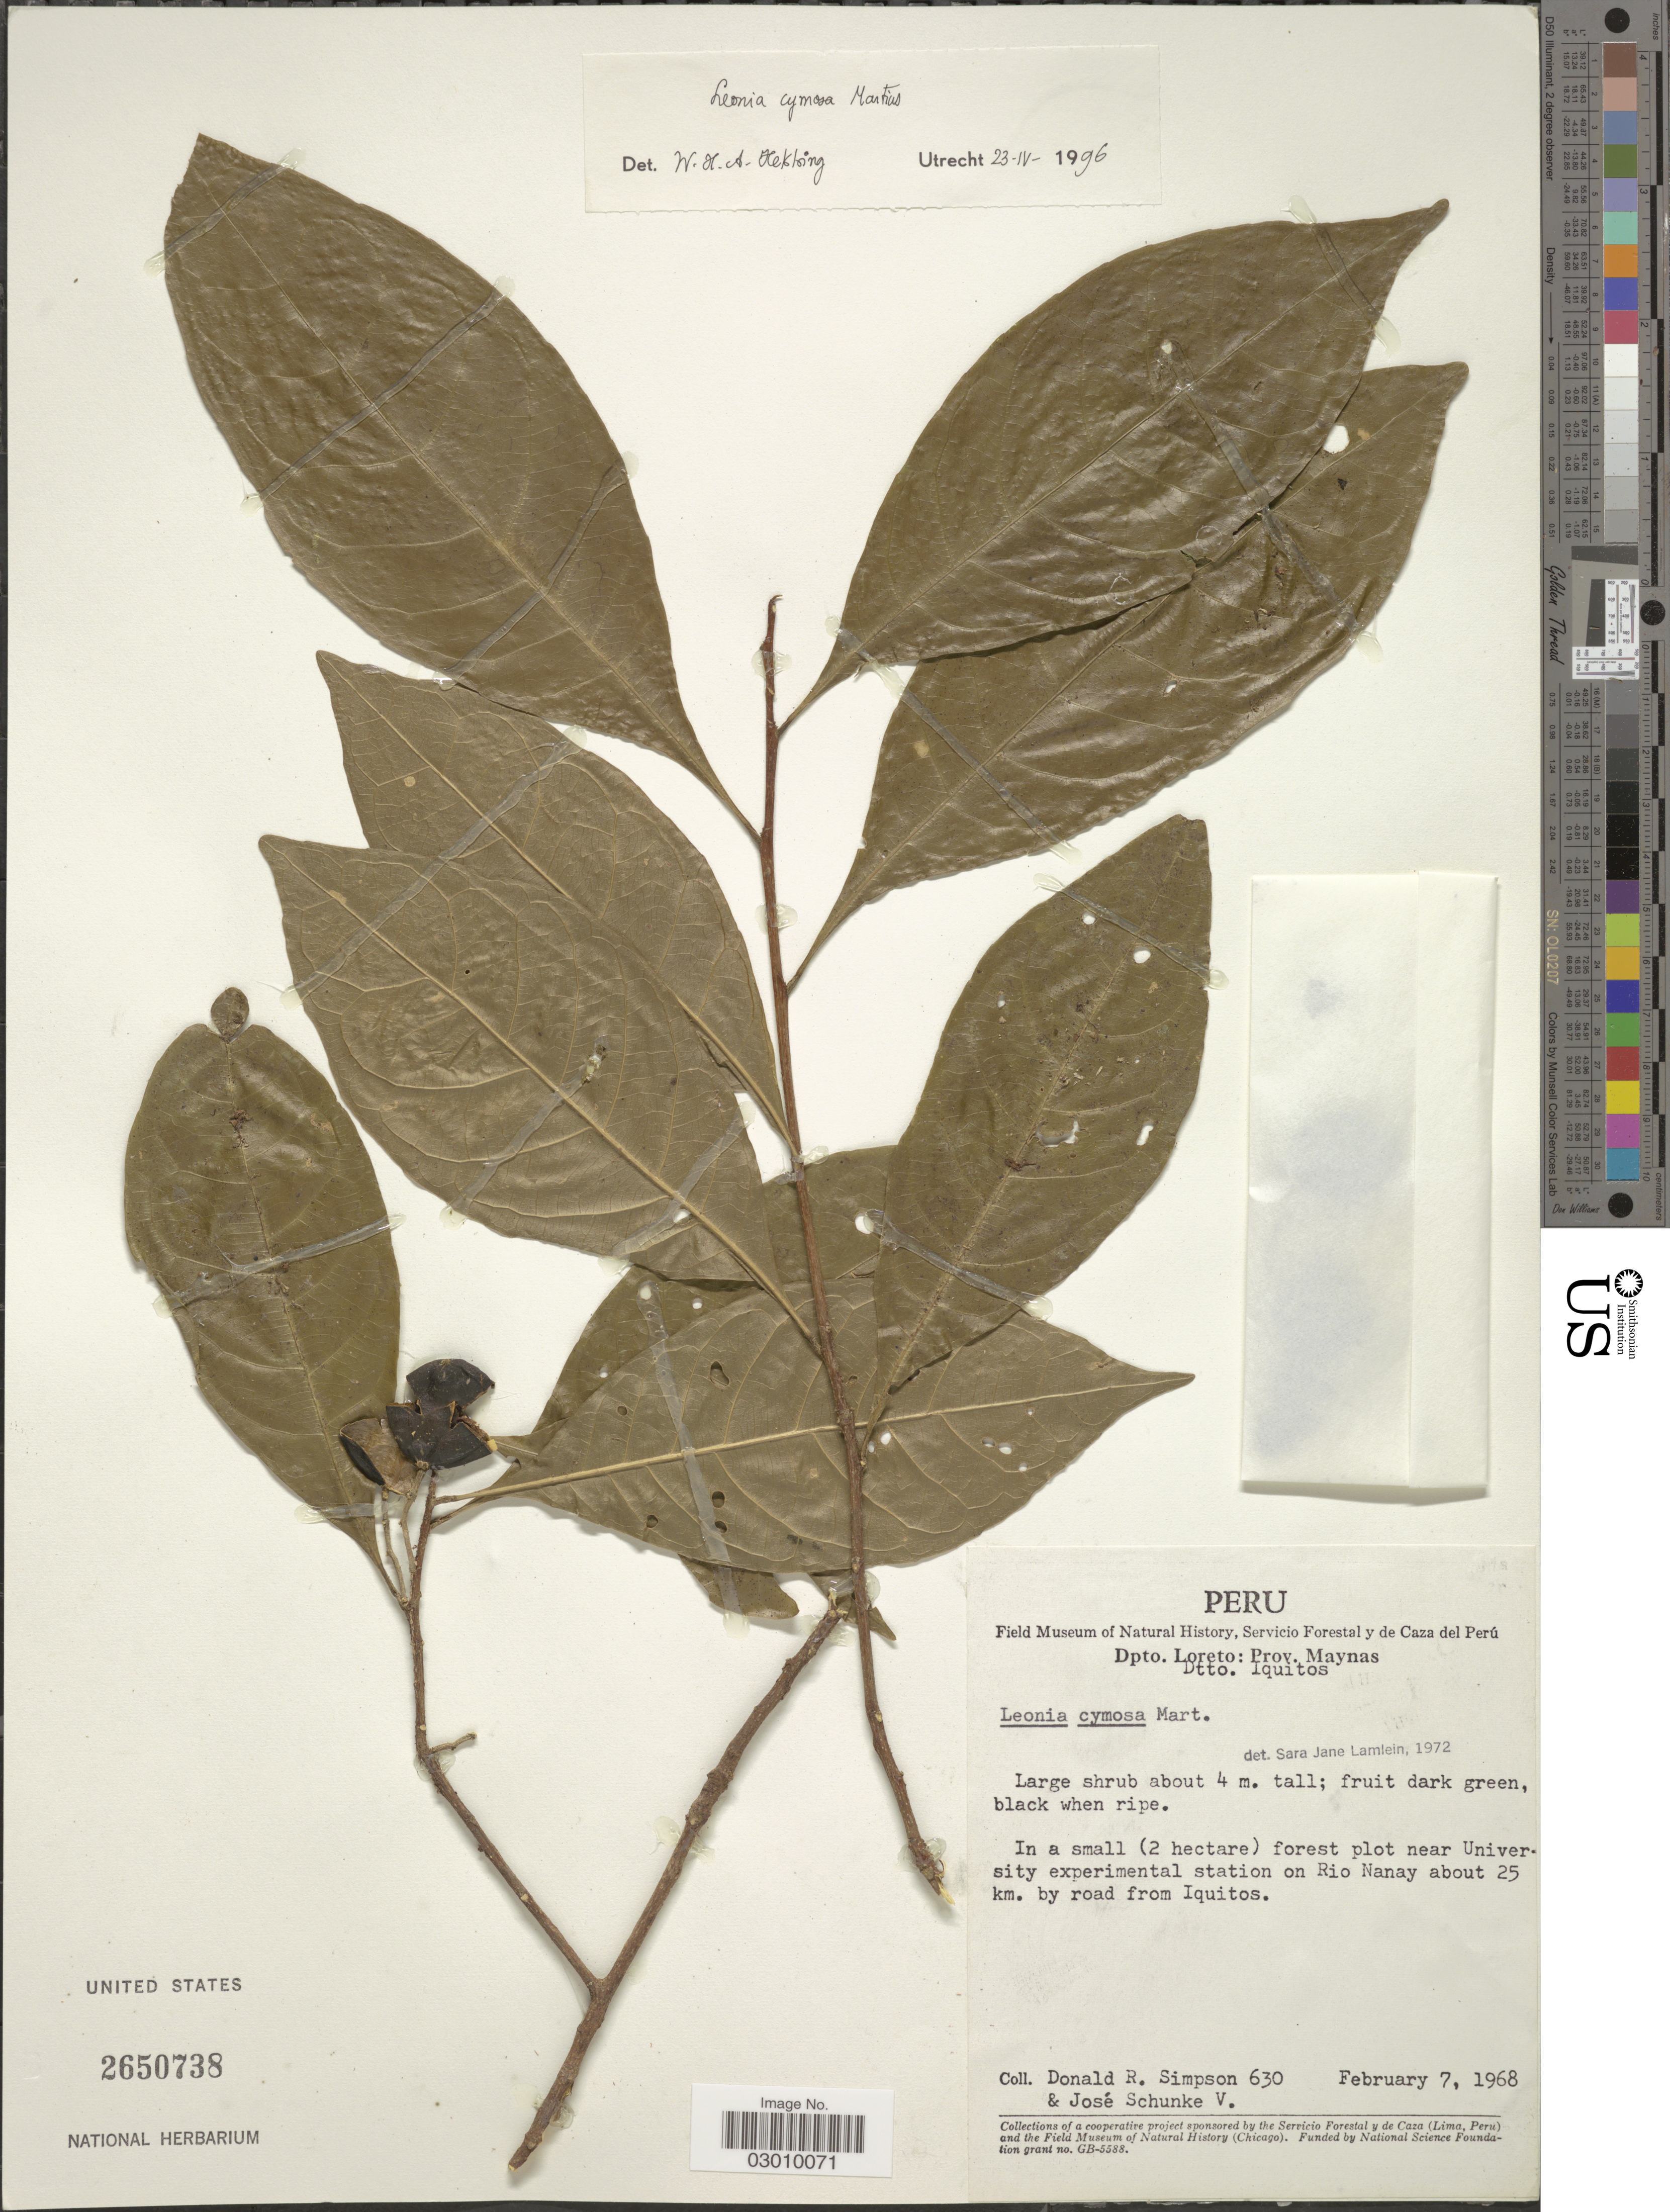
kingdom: Plantae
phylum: Tracheophyta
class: Magnoliopsida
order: Malpighiales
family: Violaceae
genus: Leonia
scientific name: Leonia cymosa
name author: Mart.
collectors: D. R. Simpson & J. Schunke Vigo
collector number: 630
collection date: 1968-02-07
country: Peru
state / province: Loreto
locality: Dpto. Loreto: Prov. Maynas, Dtto. Iquitos, In a small (2 hectare) forest plot near University experimental station on Rio Nanay about 25 km. by road from Iquitos.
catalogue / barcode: US 2650738